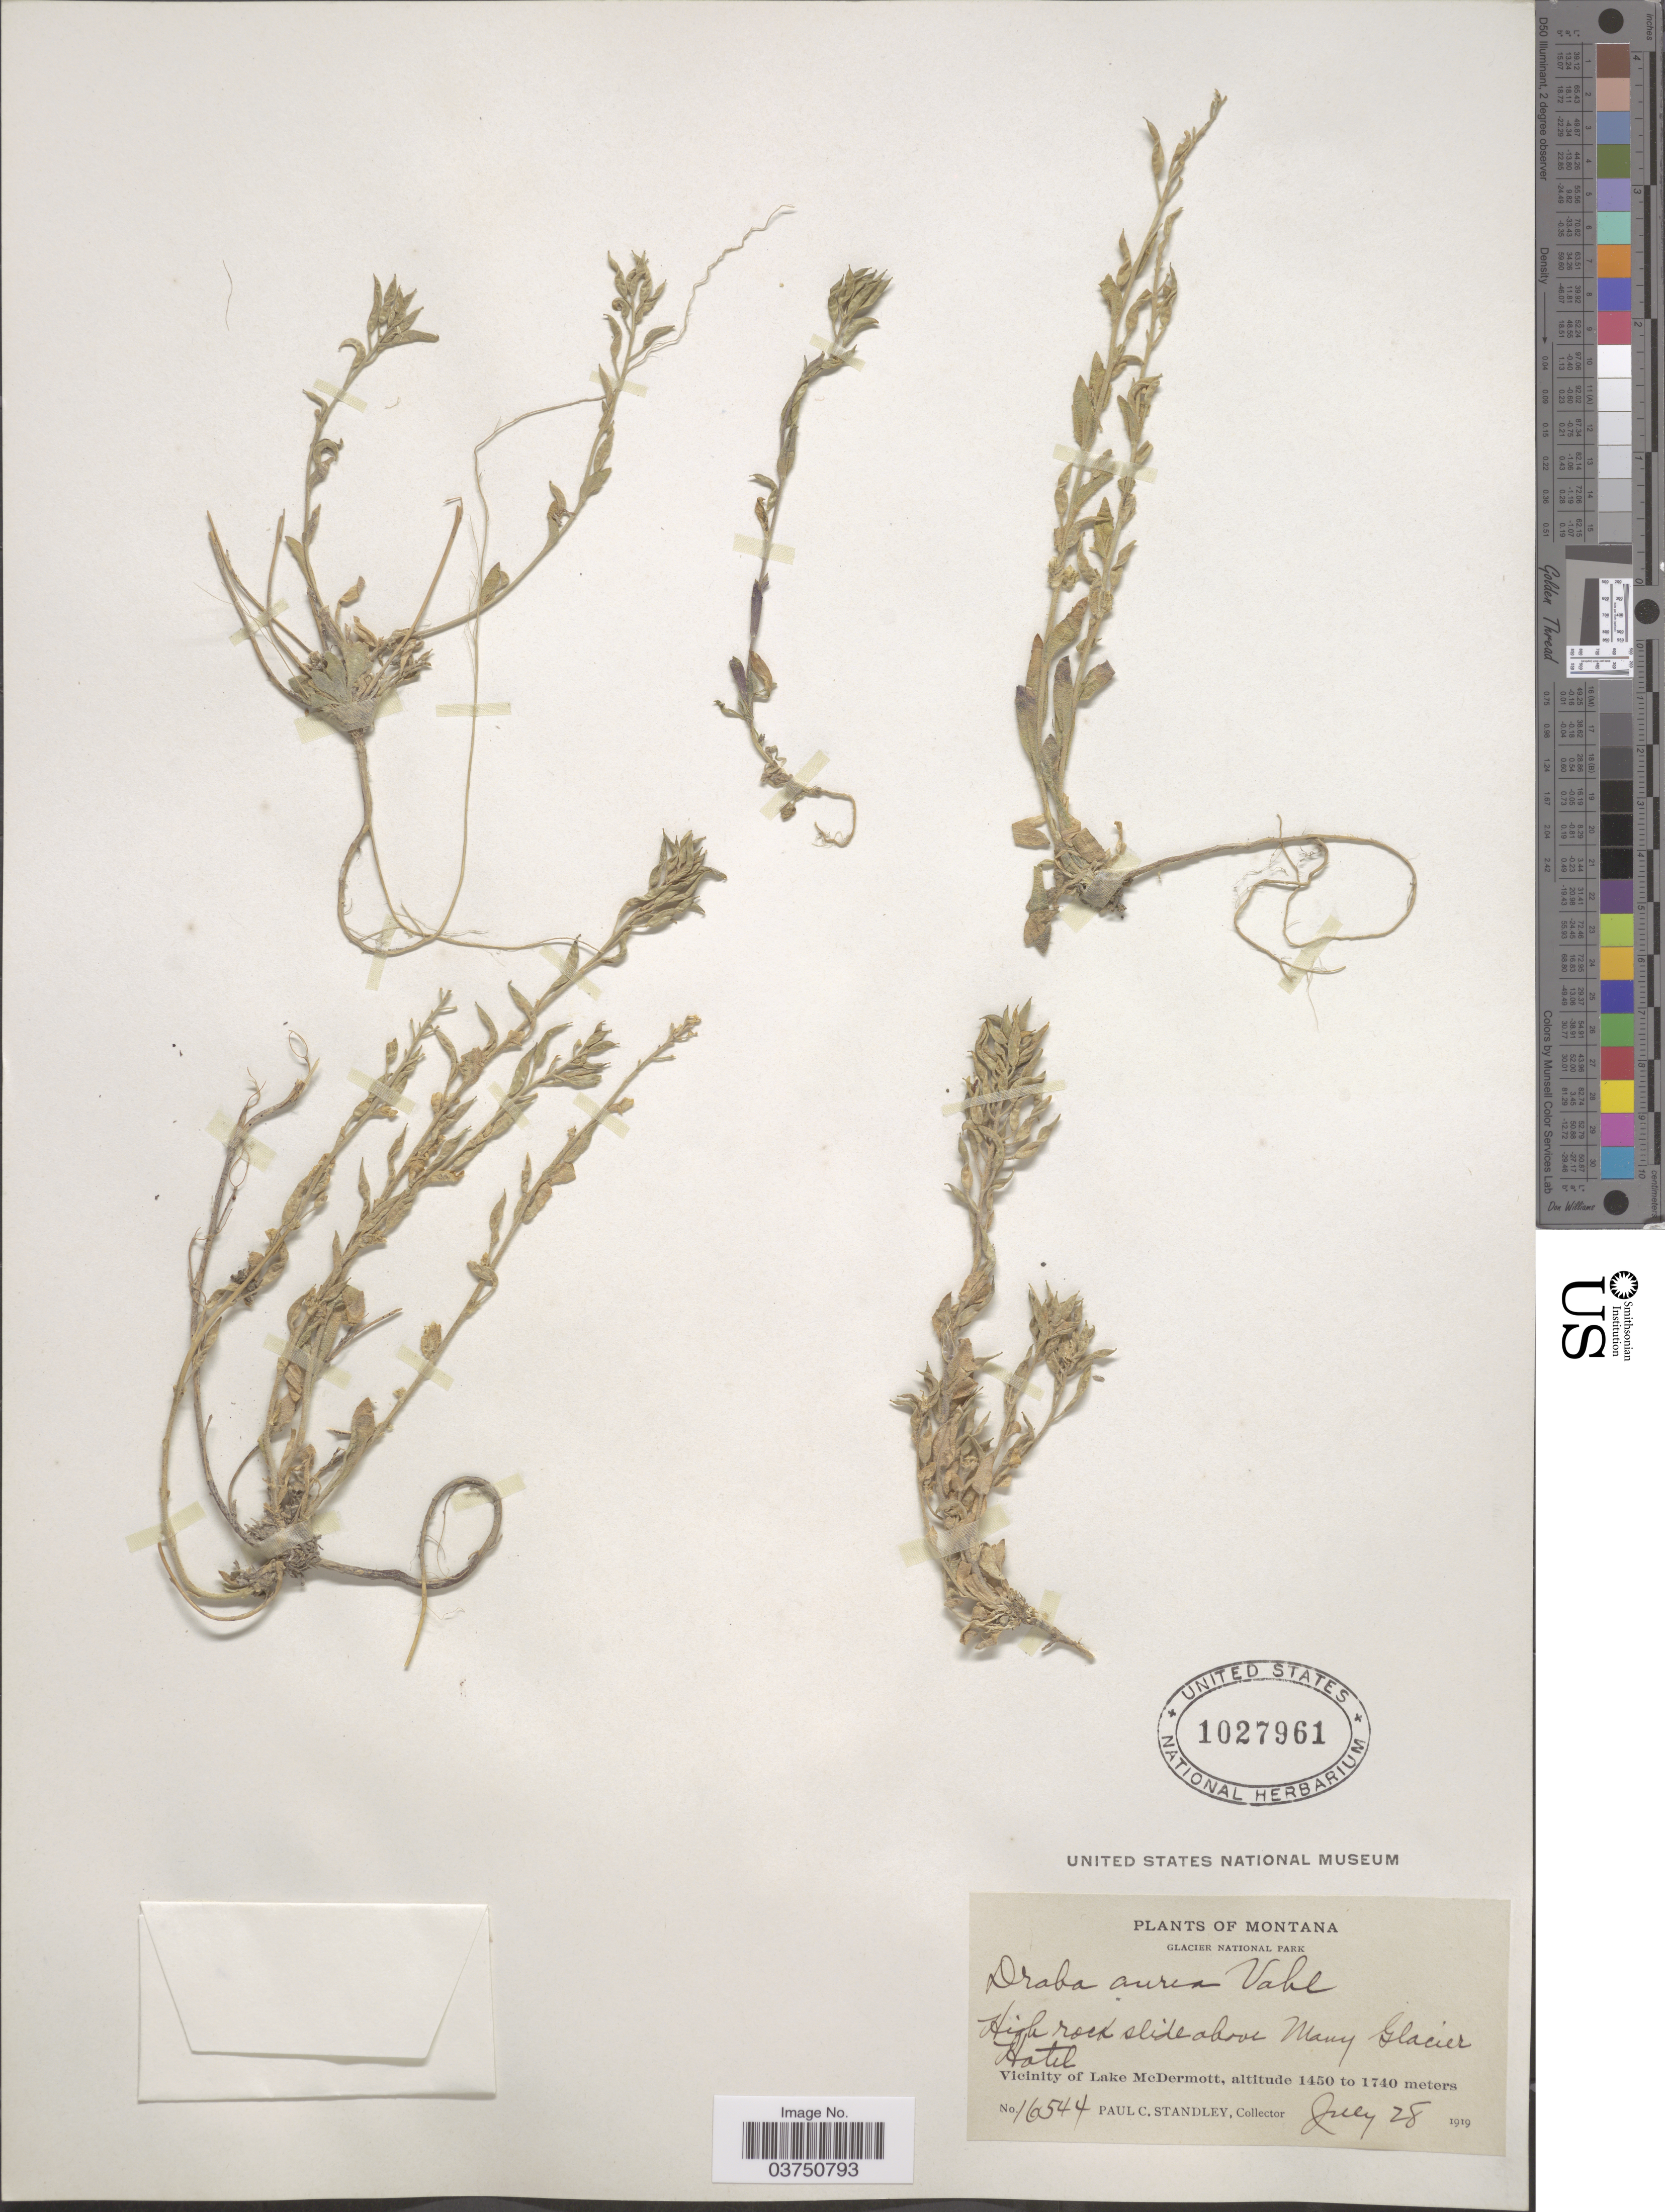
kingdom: Plantae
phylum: Tracheophyta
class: Magnoliopsida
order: Brassicales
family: Brassicaceae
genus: Draba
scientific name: Draba aurea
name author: Vahl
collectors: P. C. Standley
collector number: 16544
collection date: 1919-07-28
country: United States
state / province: Montana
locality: Glacier National Park. High rock slide above Many Glacier Hotel. Vicinity of Lake McDermott.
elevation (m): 1450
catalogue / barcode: US 1027961